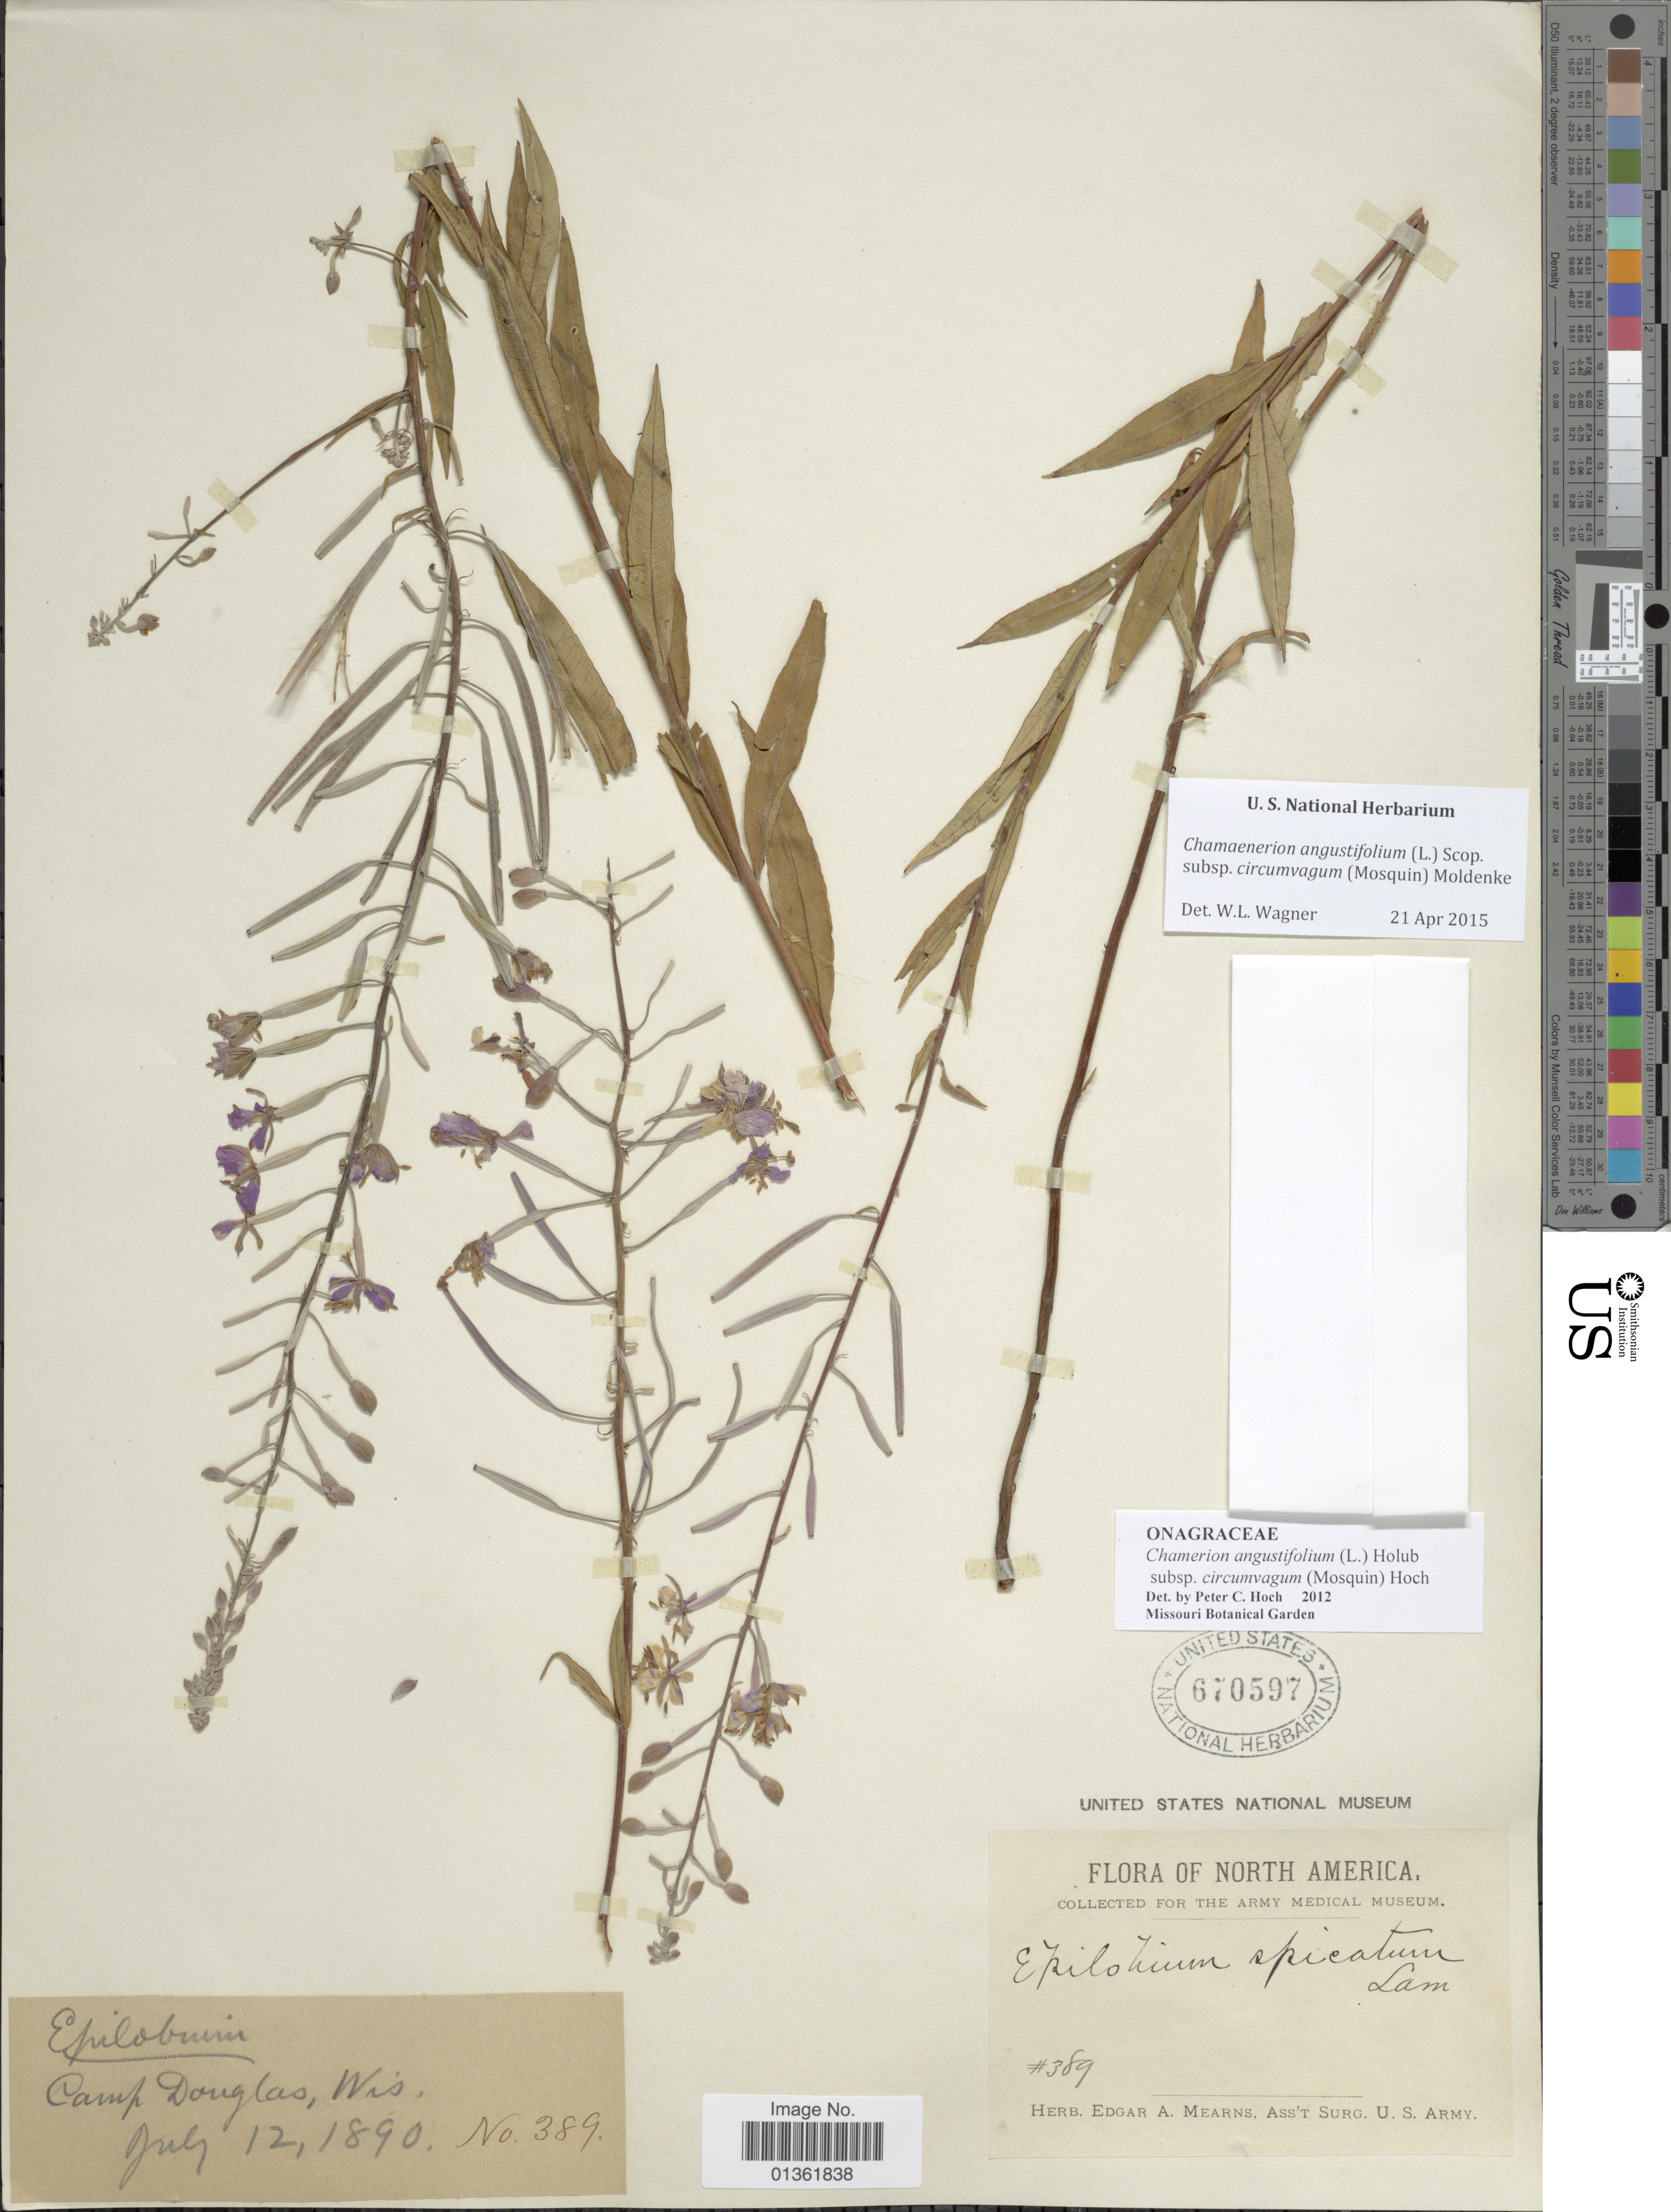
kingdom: Plantae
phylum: Tracheophyta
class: Magnoliopsida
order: Myrtales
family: Onagraceae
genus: Chamaenerion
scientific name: Chamaenerion angustifolium subsp. circumvagum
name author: (Mosquin) Moldenke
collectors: ex herb. Edgar A. Mearns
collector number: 389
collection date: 1890-07-12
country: United States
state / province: Wisconsin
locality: Camp Douglas, North America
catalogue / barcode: US 670597